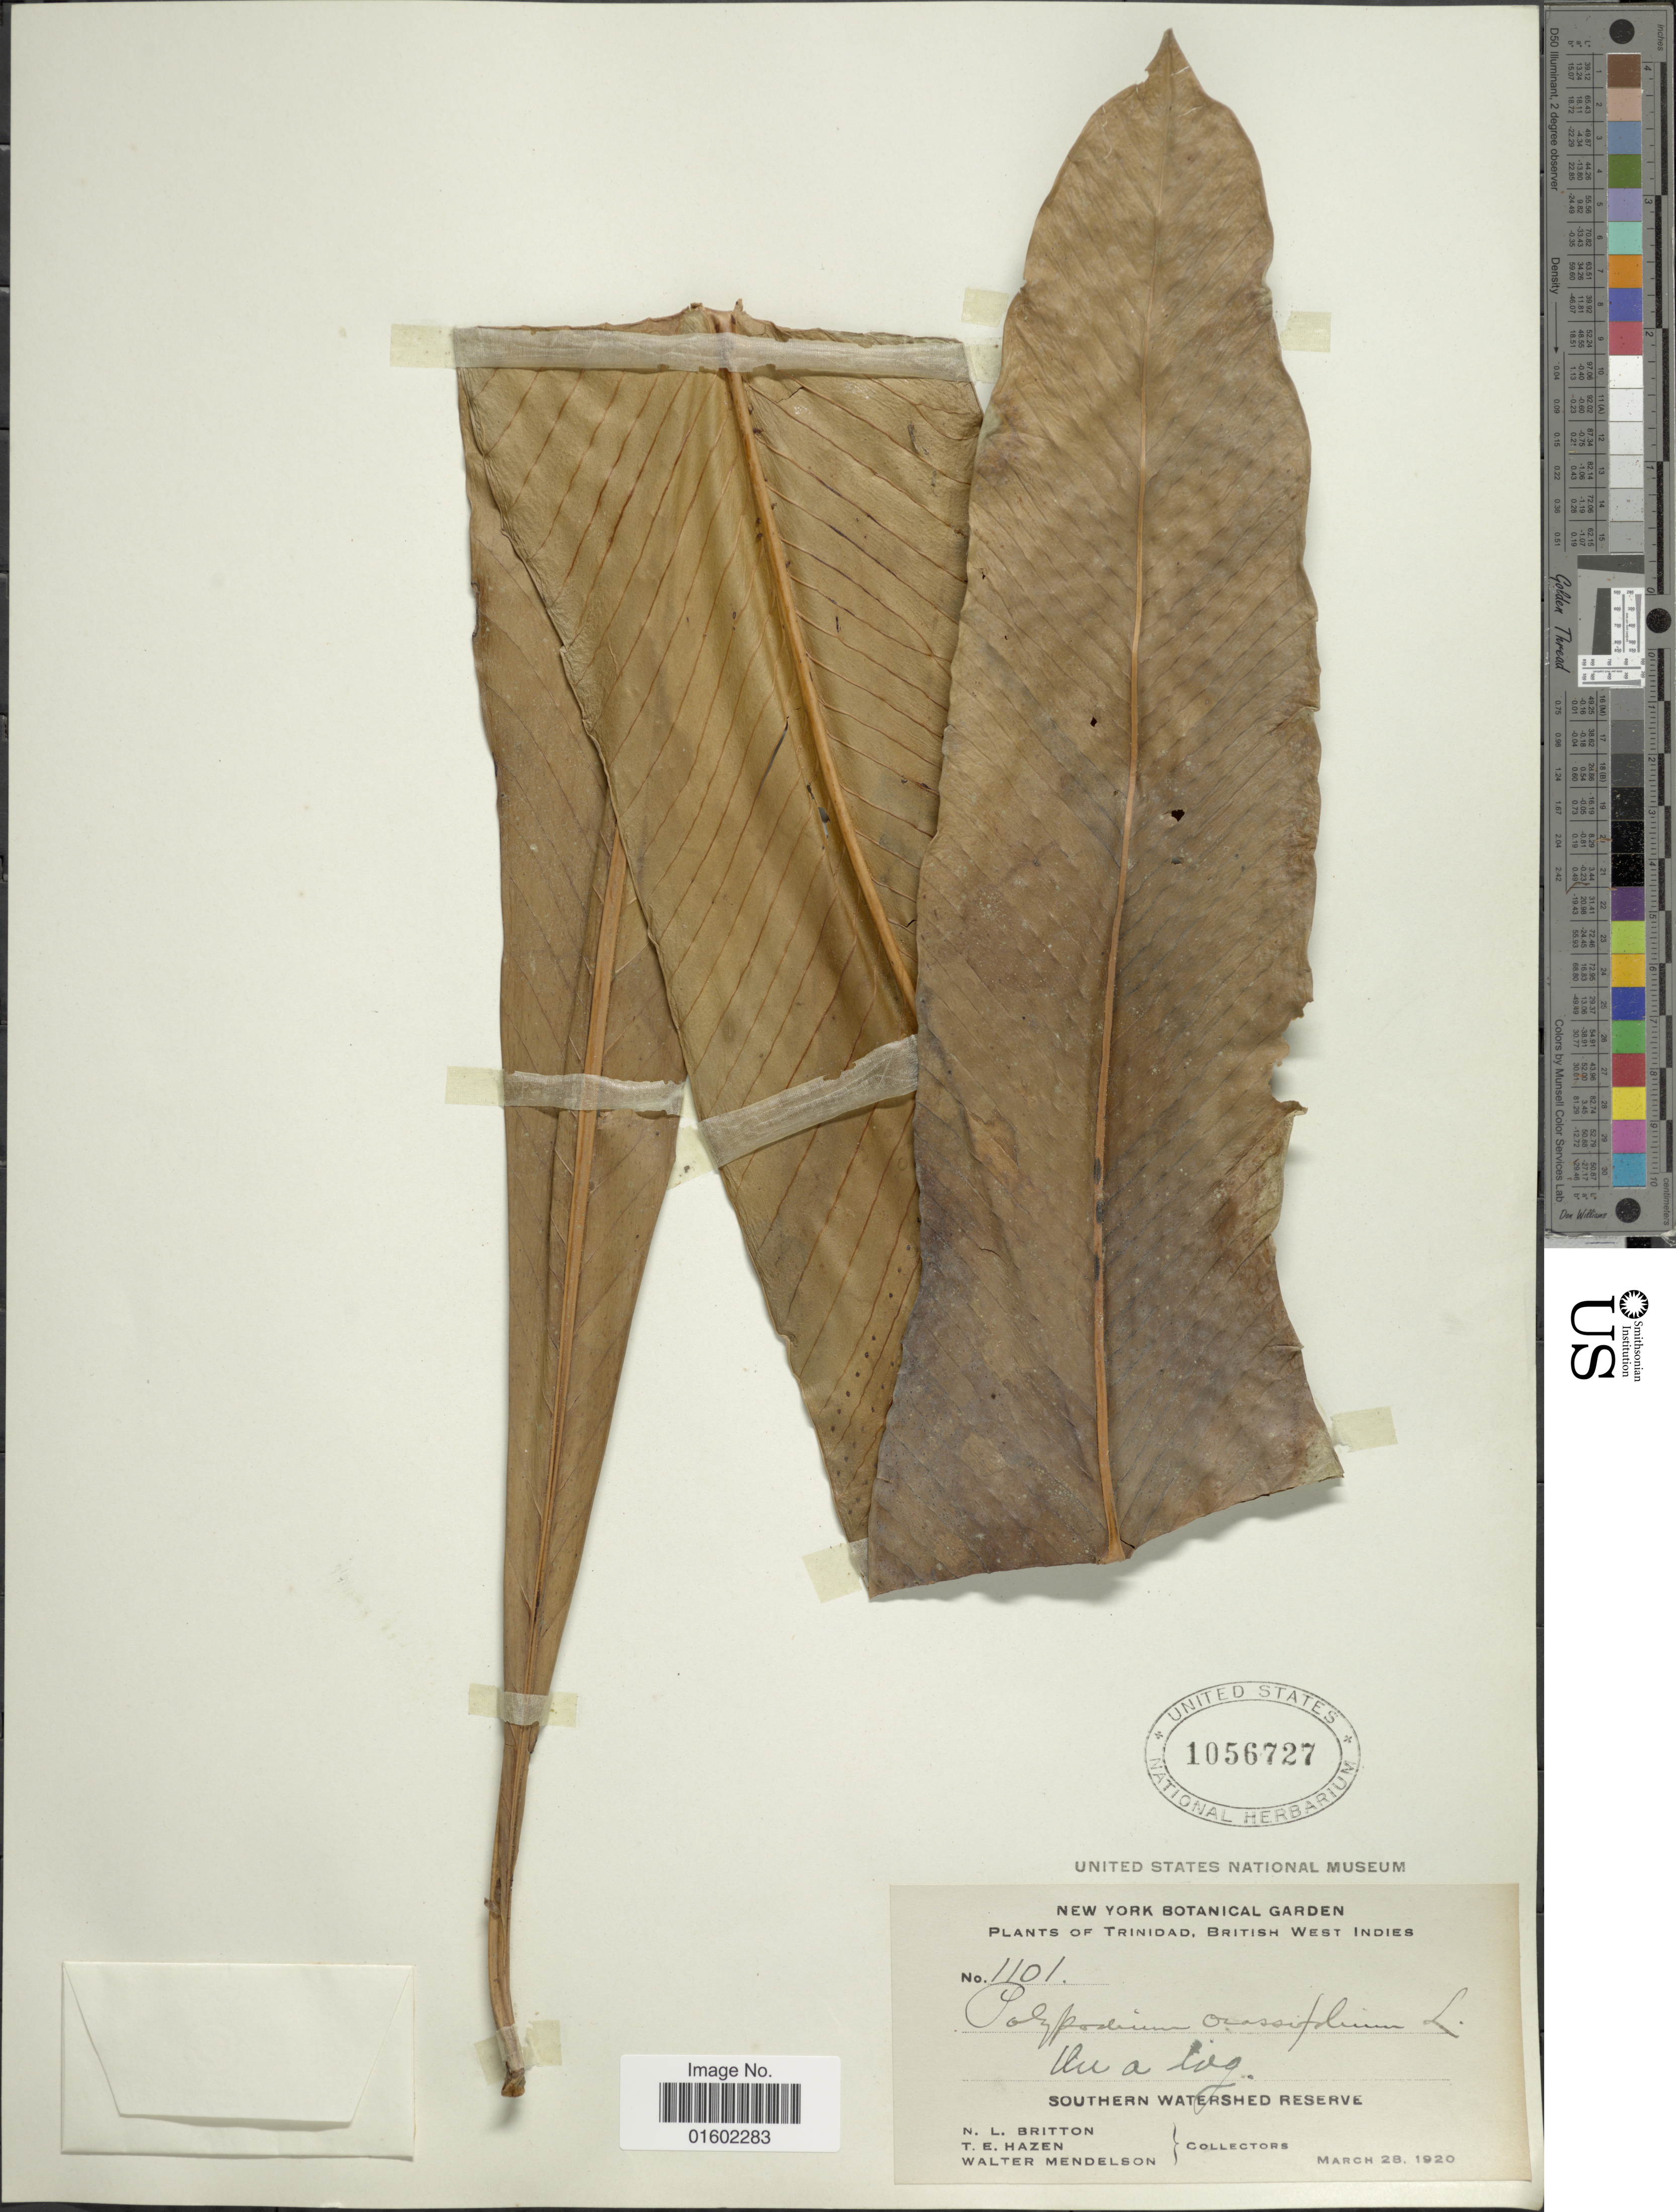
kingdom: Plantae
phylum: Tracheophyta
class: Polypodiopsida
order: Polypodiales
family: Polypodiaceae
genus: Niphidium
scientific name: Niphidium crassifolium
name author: (L.) Lellinger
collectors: N. Britton, T. E. Hazen & W. Mendelson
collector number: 1101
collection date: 1920-03-25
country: Trinidad and Tobago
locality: Trinidad, British West Indies, Southern Wathershed Reserve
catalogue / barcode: US 1056727